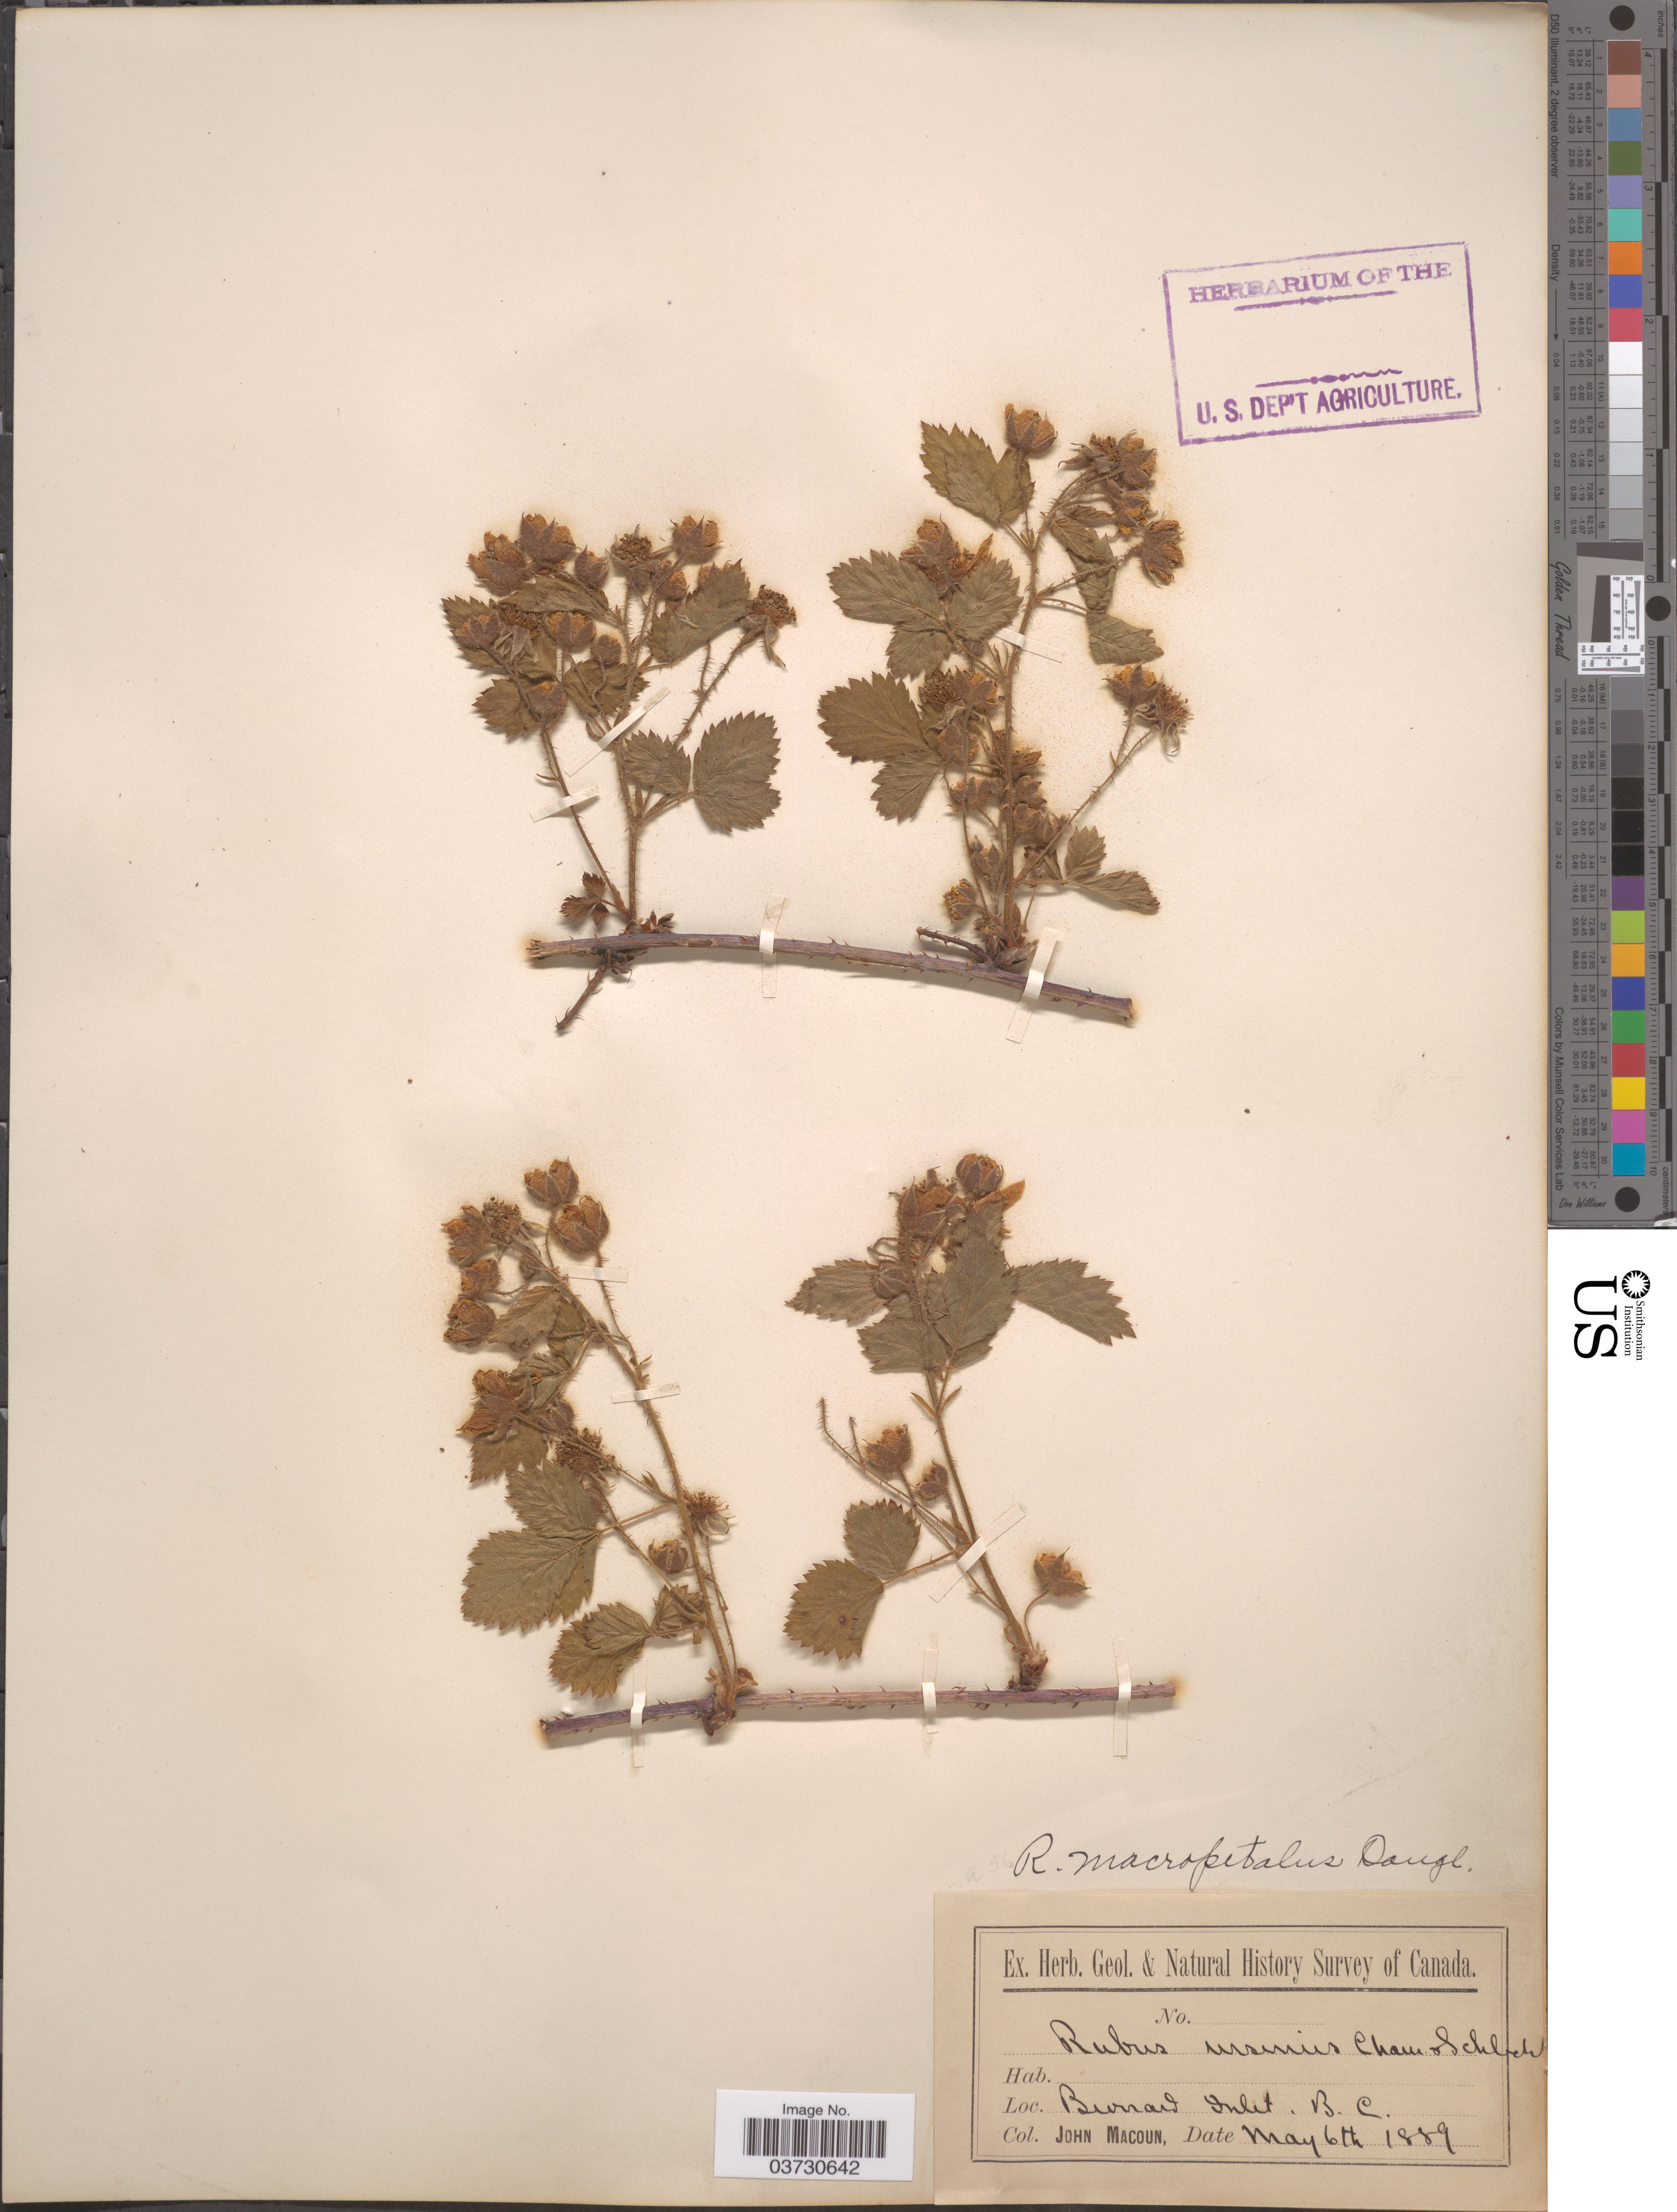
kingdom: Plantae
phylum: Tracheophyta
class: Magnoliopsida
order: Rosales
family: Rosaceae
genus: Rubus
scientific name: Rubus macropetalus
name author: Douglas ex Hook.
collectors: J. Macoun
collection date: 1889-05-06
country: Canada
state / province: British Columbia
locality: Burrard Inlet.